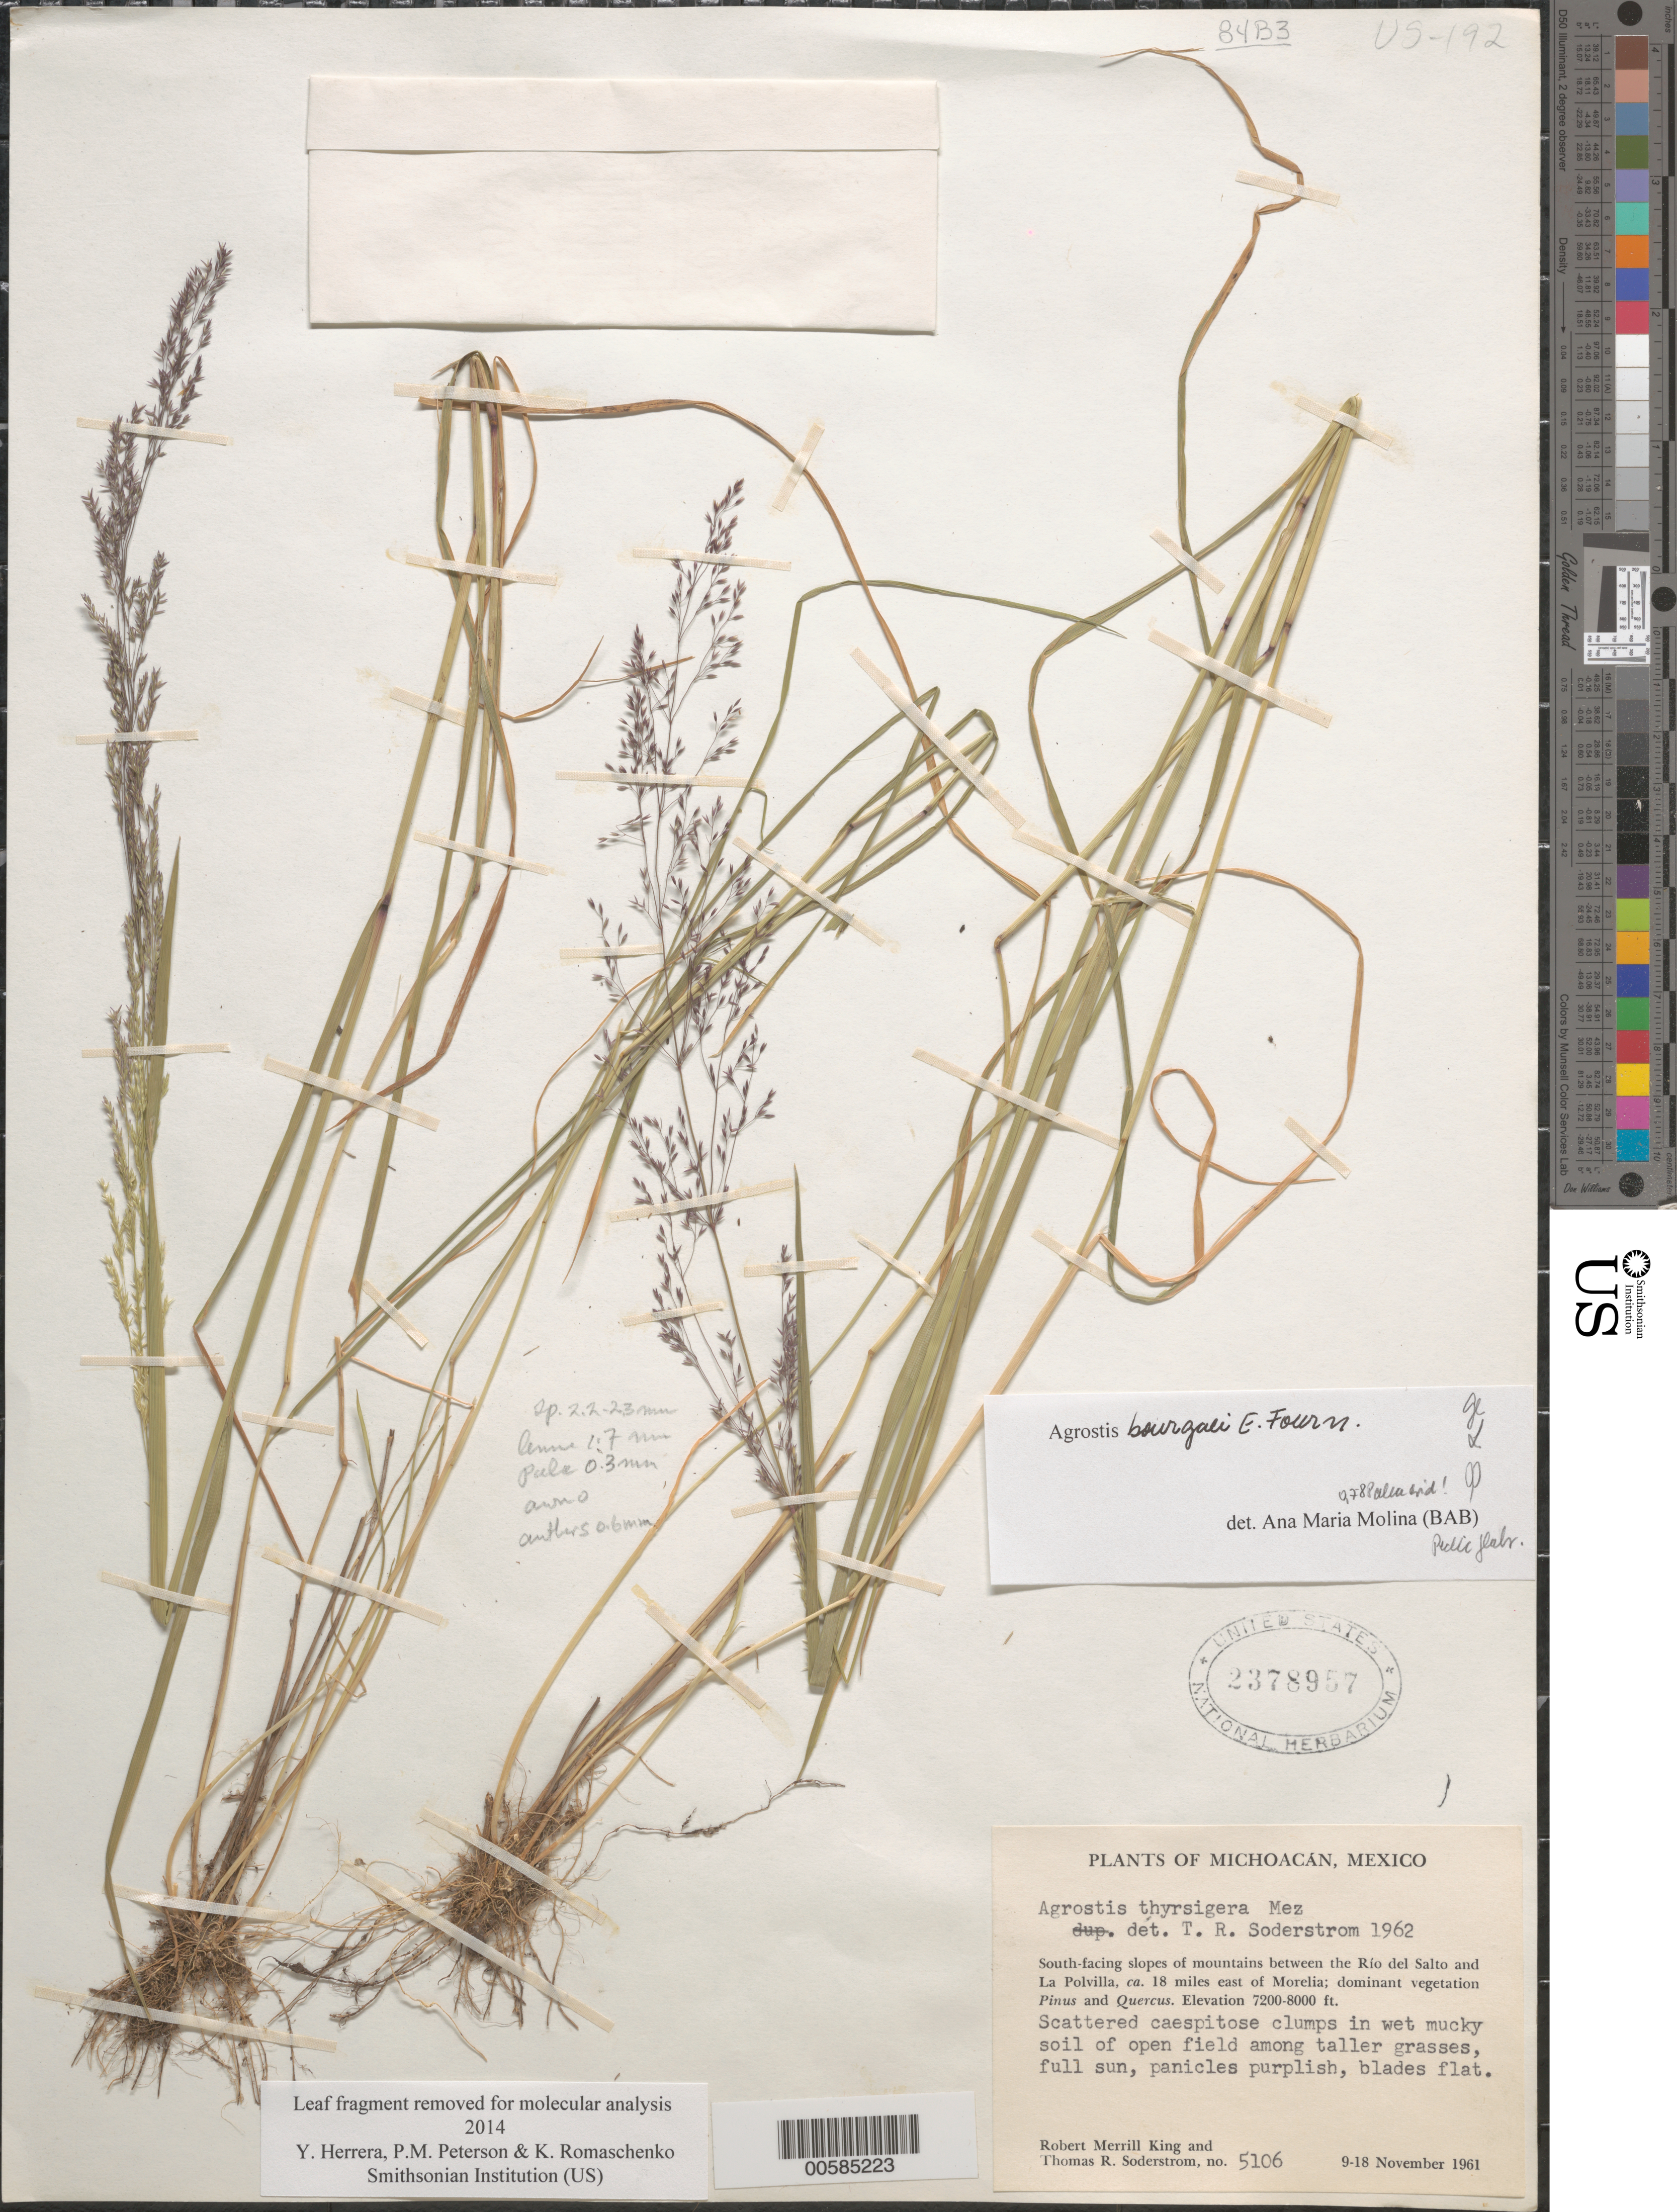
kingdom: Plantae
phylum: Tracheophyta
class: Liliopsida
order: Poales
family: Poaceae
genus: Agrostis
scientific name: Agrostis bourgaei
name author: E. Fourn.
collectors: R. M. King & T. R. Soderstrom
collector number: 5106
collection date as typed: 9 Nov 1961 to 18 Nov 1961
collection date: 1961-11-09/1961-11-18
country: Mexico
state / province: Michoacán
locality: Between the Rio del Salto and La Polvilla, ca 18 mi E of Morelia.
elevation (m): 2195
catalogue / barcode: US 2378957